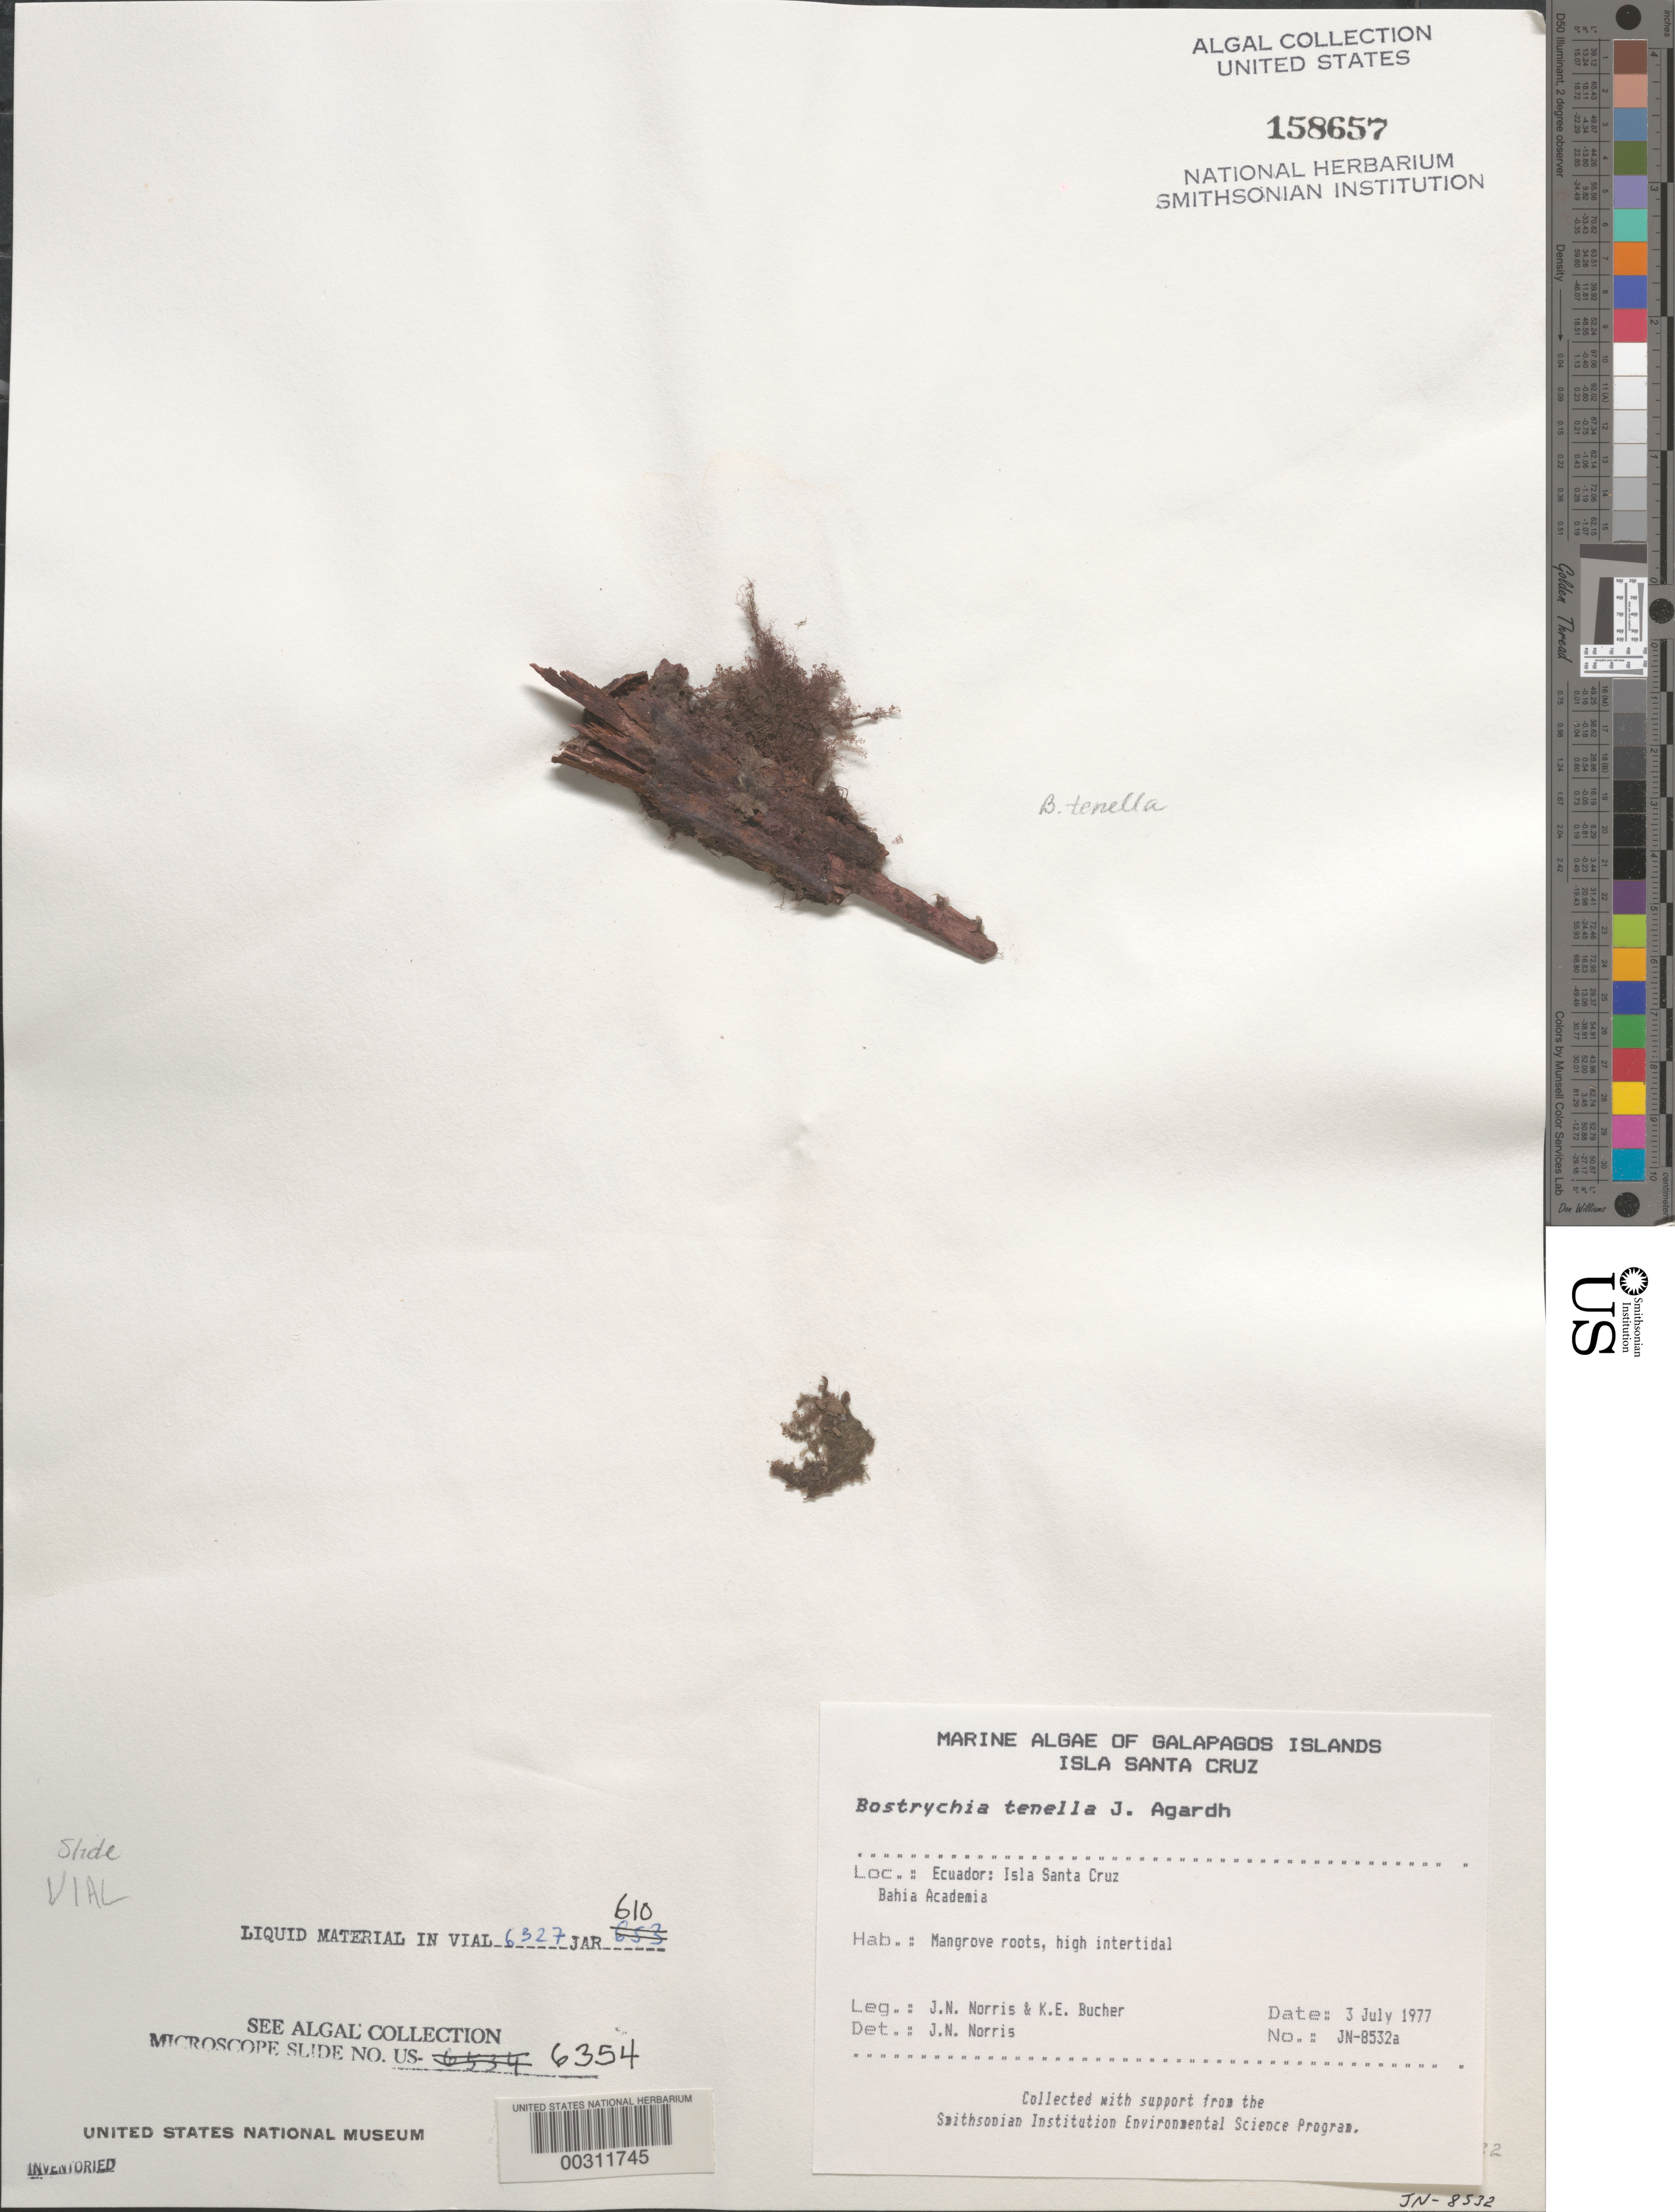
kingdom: Plantae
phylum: Rhodophyta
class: Florideophyceae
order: Ceramiales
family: Rhodomelaceae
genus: Bostrychia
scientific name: Bostrychia tenella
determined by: Norris, James N.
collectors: J. N. Norris & K. E. Bucher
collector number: JN-8532a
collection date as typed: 03 Jul 1977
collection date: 1977-07-03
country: Ecuador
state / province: Colón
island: Santa Cruz [Indefatigable, Chaves]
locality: Bahia Academia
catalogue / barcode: US 158657